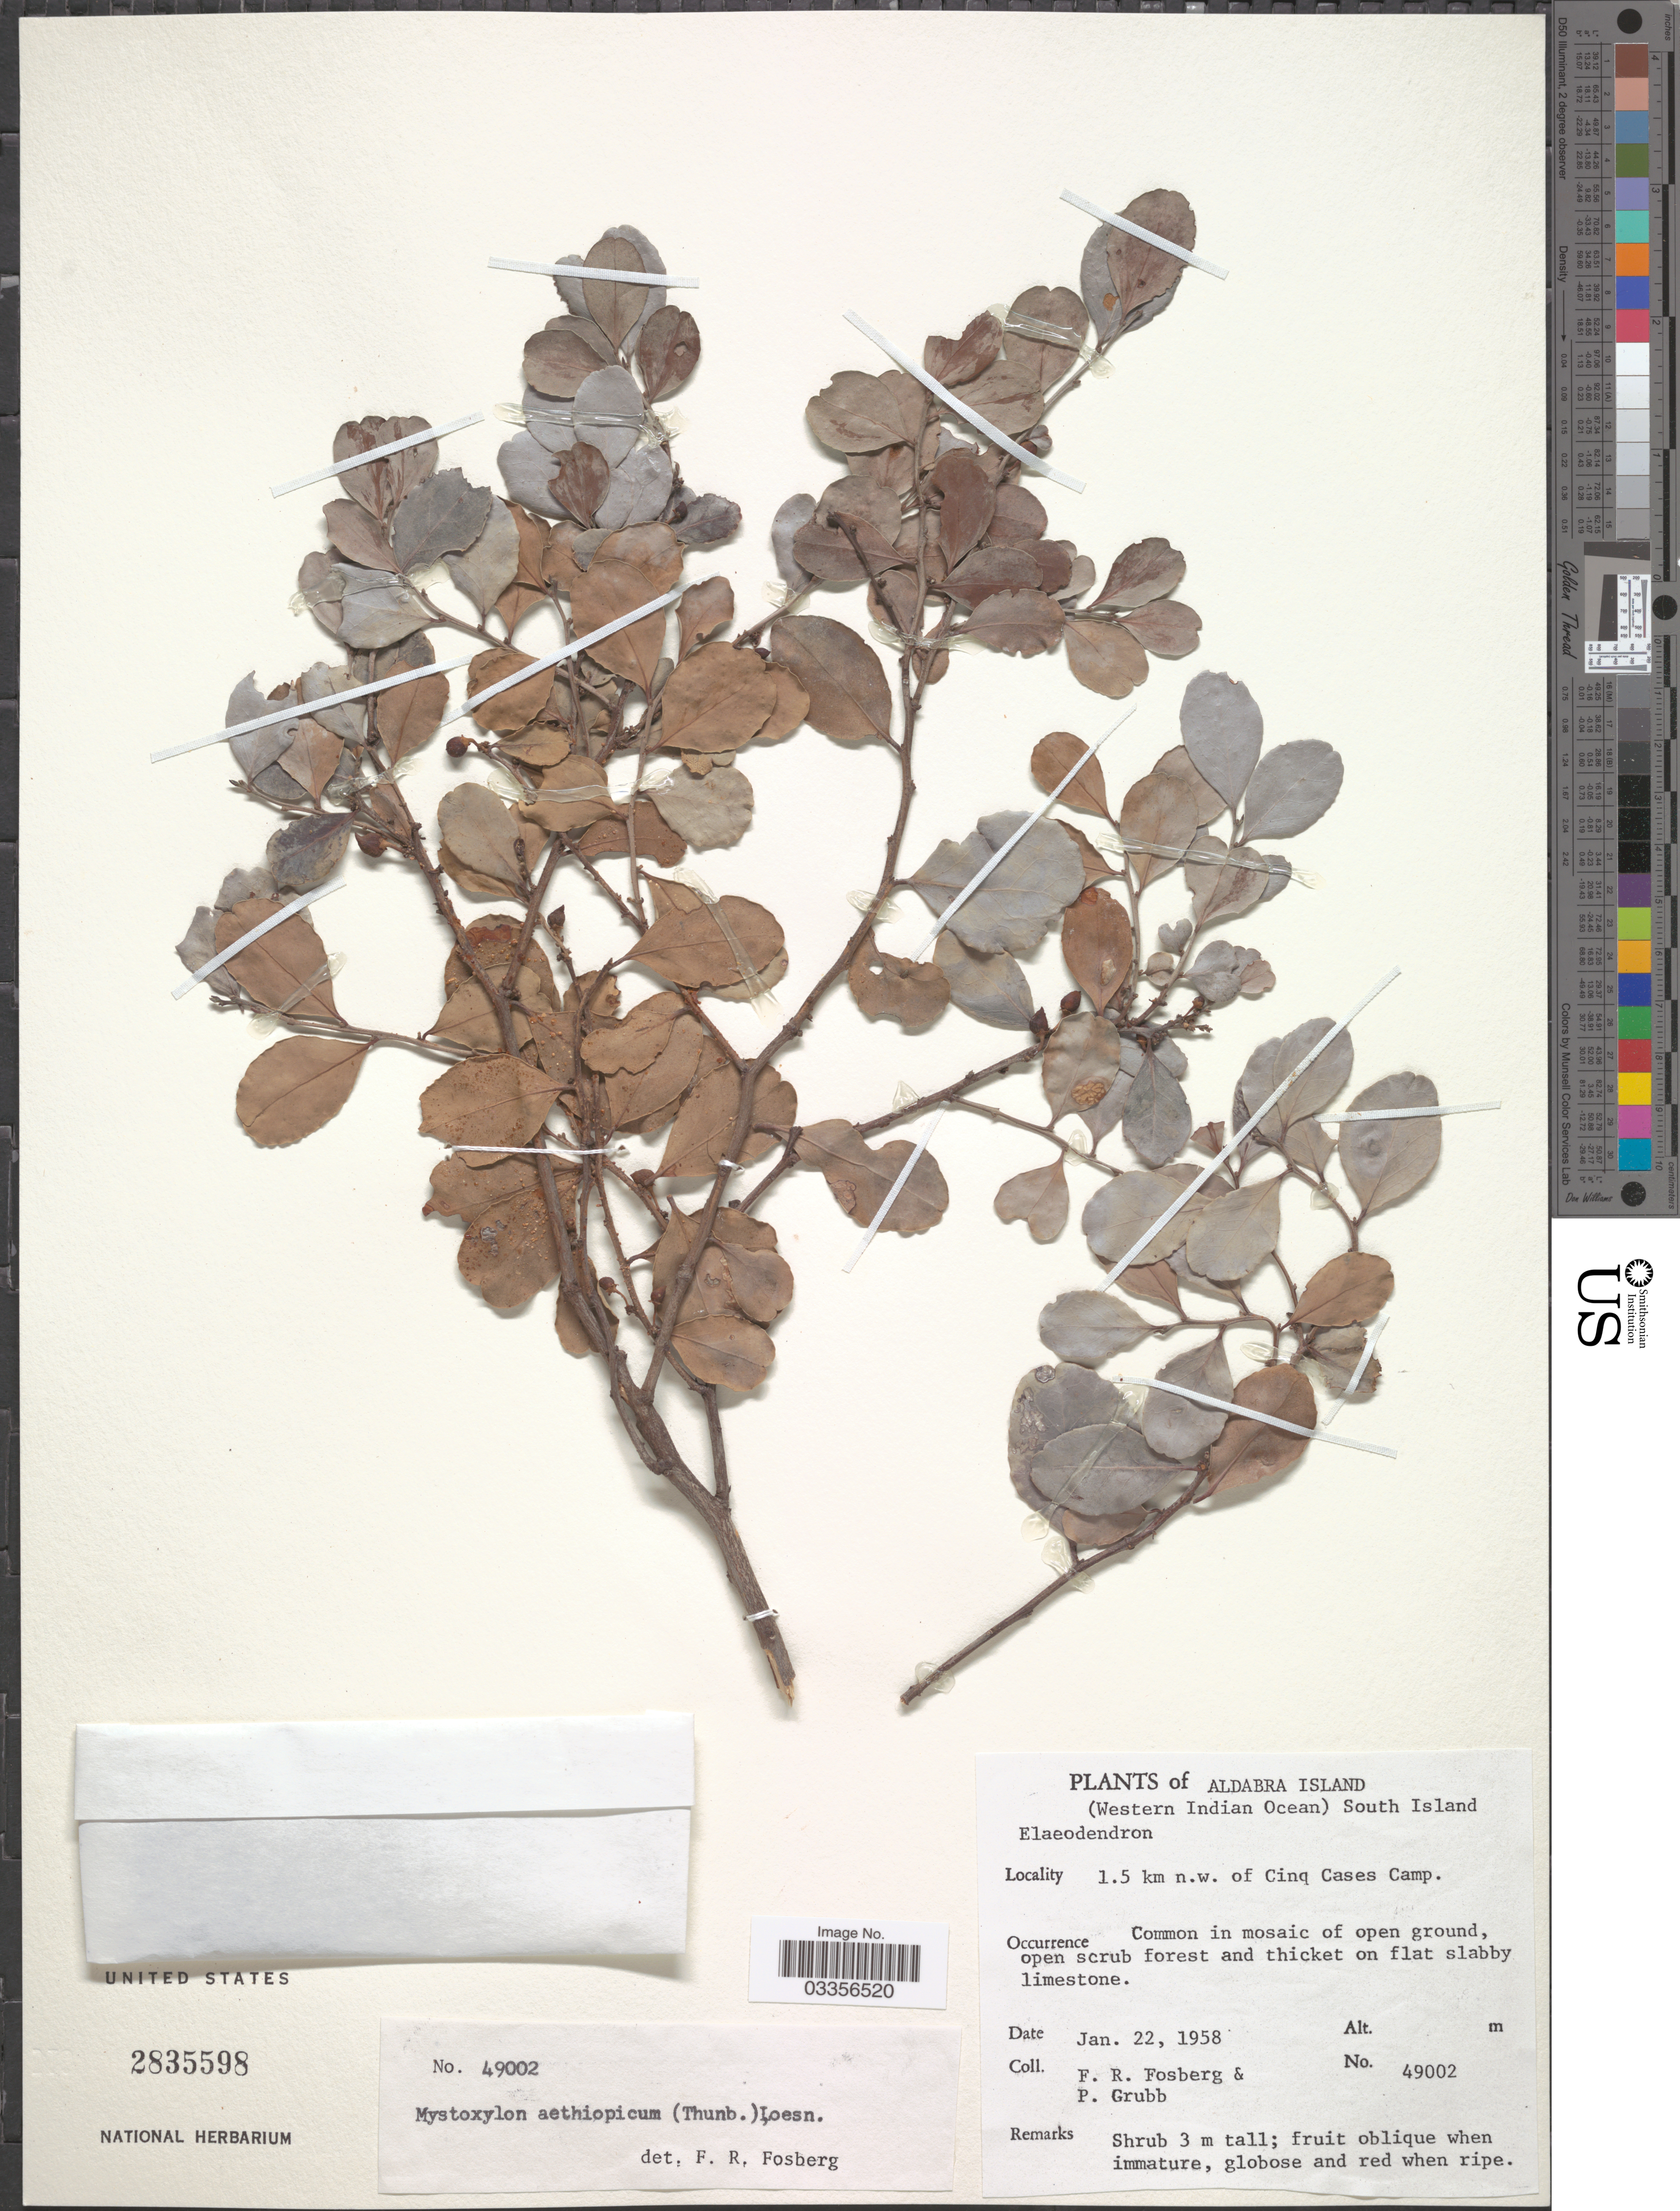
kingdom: Plantae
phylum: Tracheophyta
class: Magnoliopsida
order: Celastrales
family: Celastraceae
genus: Mystroxylon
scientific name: Mystroxylon aethiopicum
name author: (Thunb.) Loes.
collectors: F. R. Fosberg & P. J. Grubb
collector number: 49002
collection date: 1958-01-22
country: Seychelles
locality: Aldabra Island (Western Indian Ocean), South Island, 1.5 km n.w. of Cinq Cases Camp.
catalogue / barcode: US 2835598